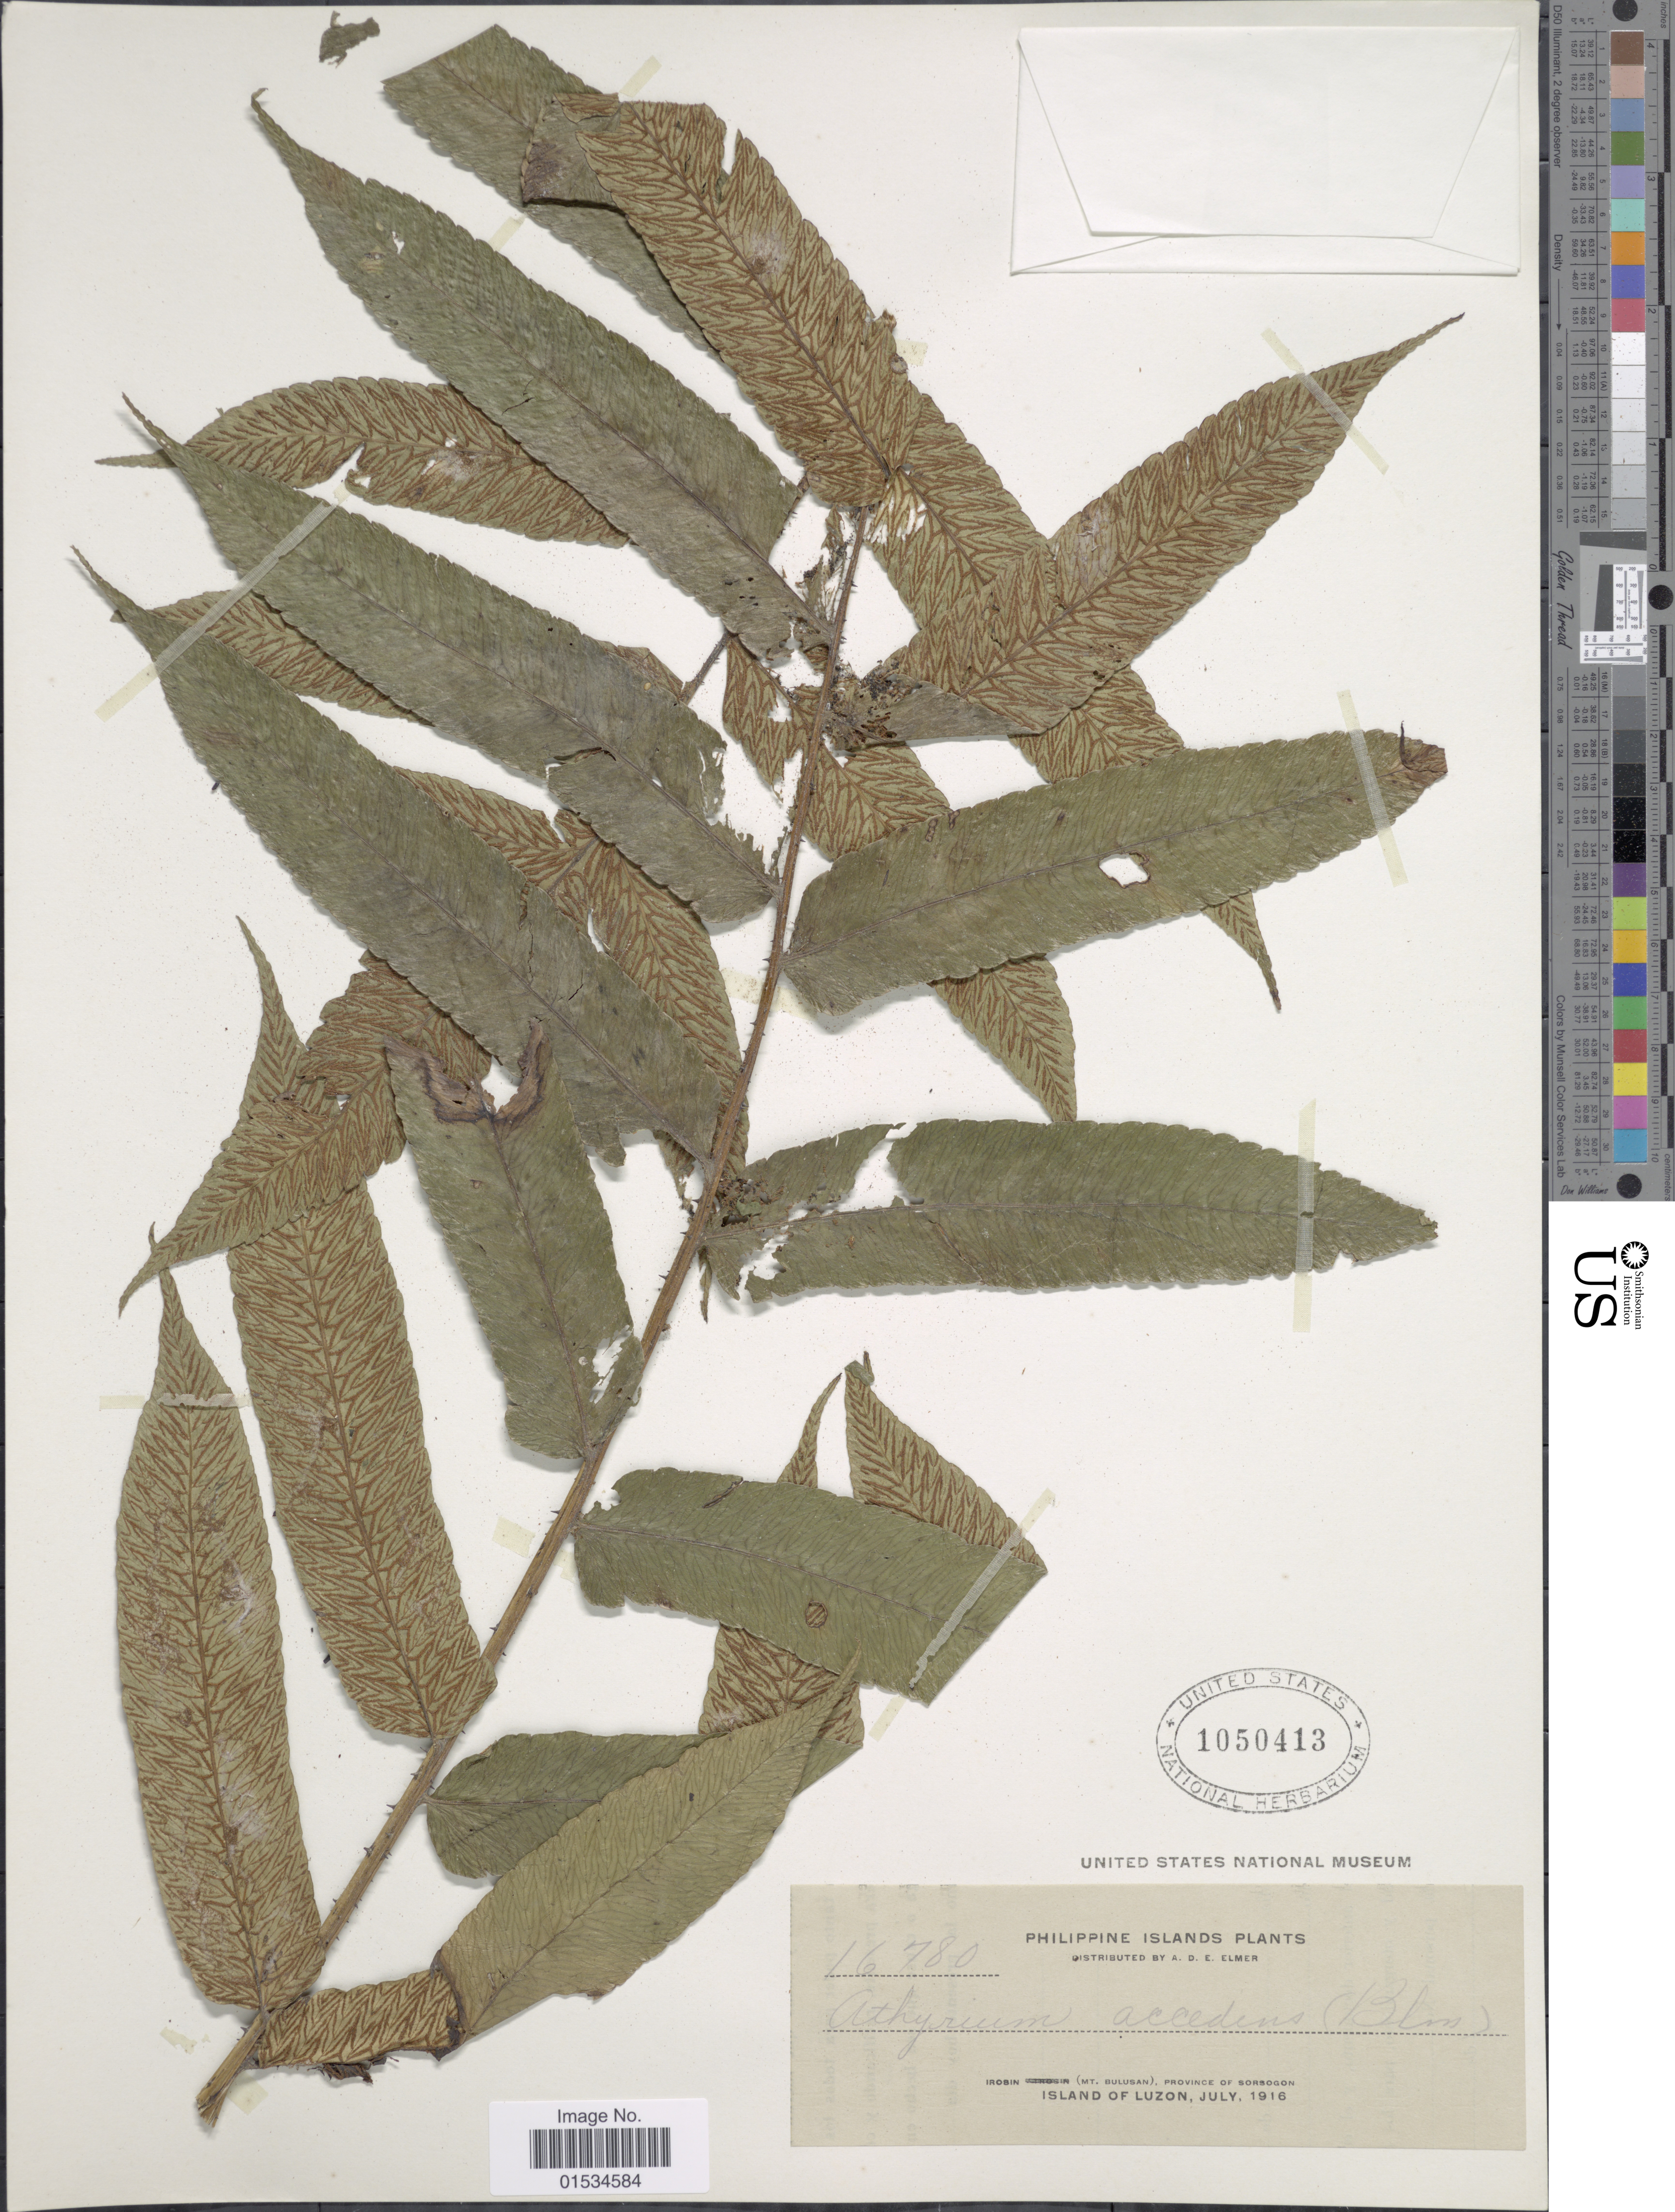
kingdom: Plantae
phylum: Tracheophyta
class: Polypodiopsida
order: Polypodiales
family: Athyriaceae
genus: Diplazium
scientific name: Diplazium accendens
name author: Blume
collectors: A. D. E. Elmer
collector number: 16780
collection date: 1916-07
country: Philippines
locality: Irosin, (Mt. Bulusan), Province of Sorsogon, Island of Luzon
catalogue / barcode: US 1050413